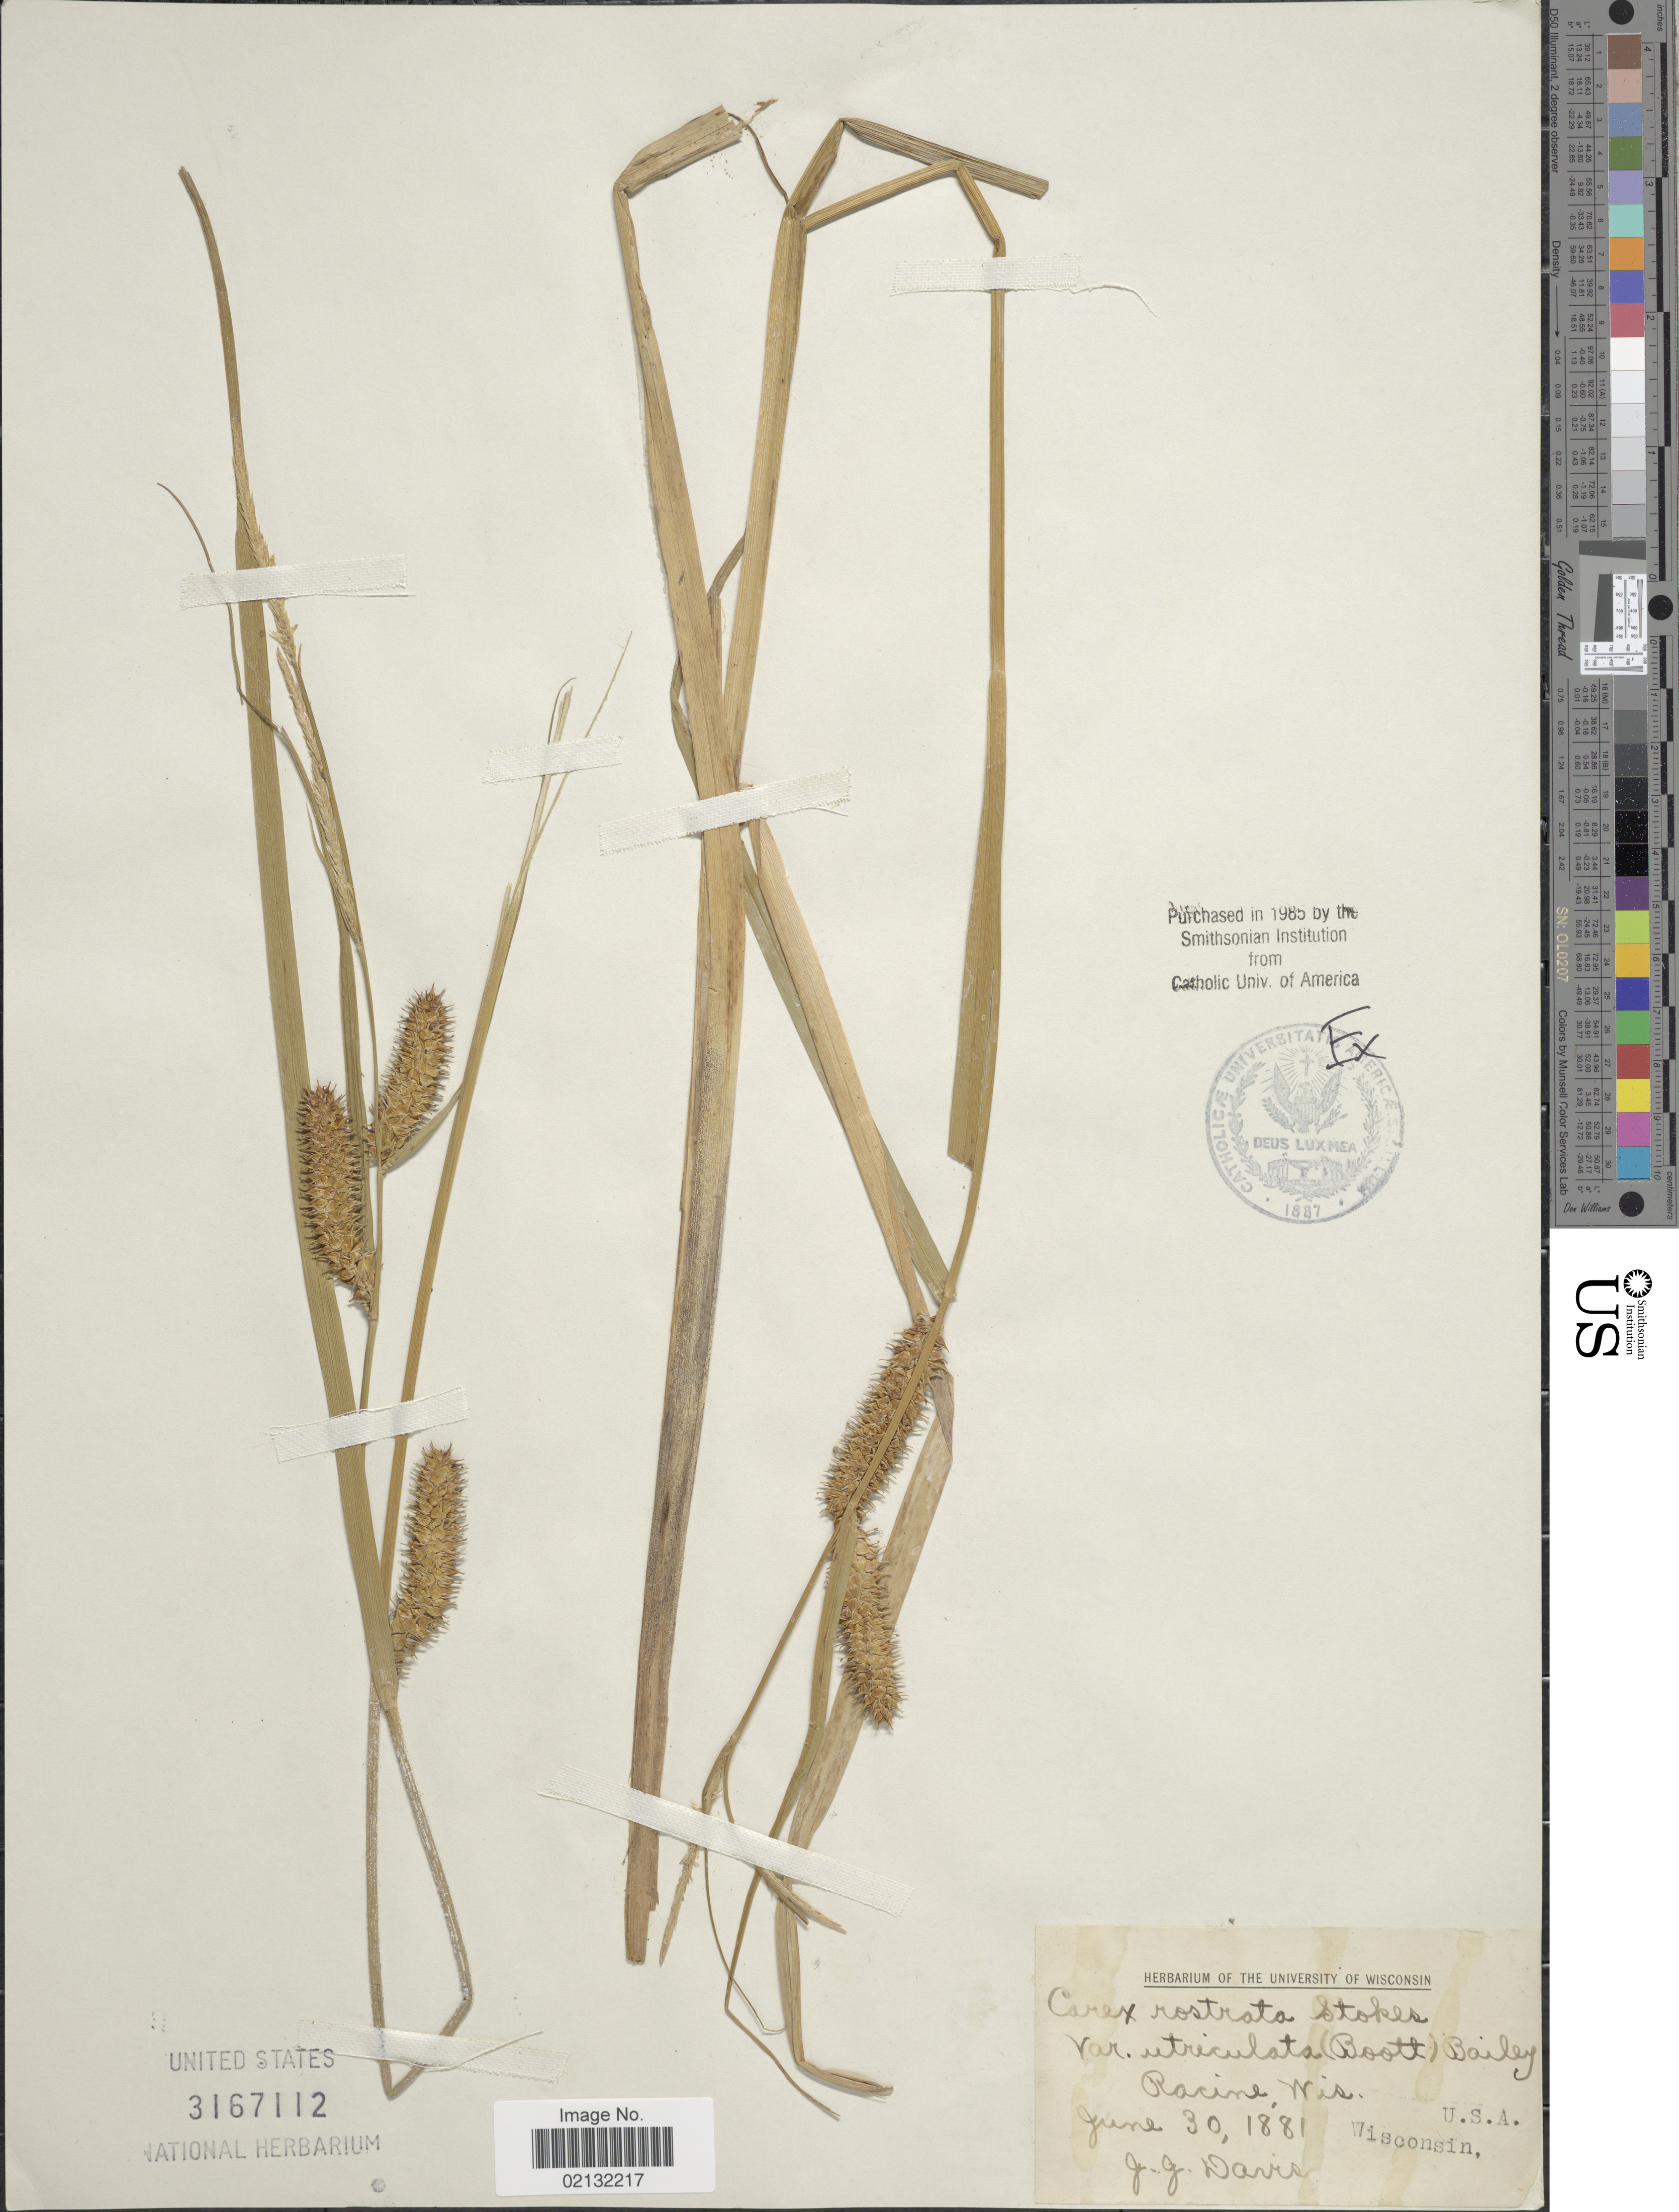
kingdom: Plantae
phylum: Tracheophyta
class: Liliopsida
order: Poales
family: Cyperaceae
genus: Carex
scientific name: Carex rostrata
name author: Stokes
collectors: J. Davis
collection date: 1881-06-30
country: United States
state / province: Wisconsin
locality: Racine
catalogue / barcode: US 3167112